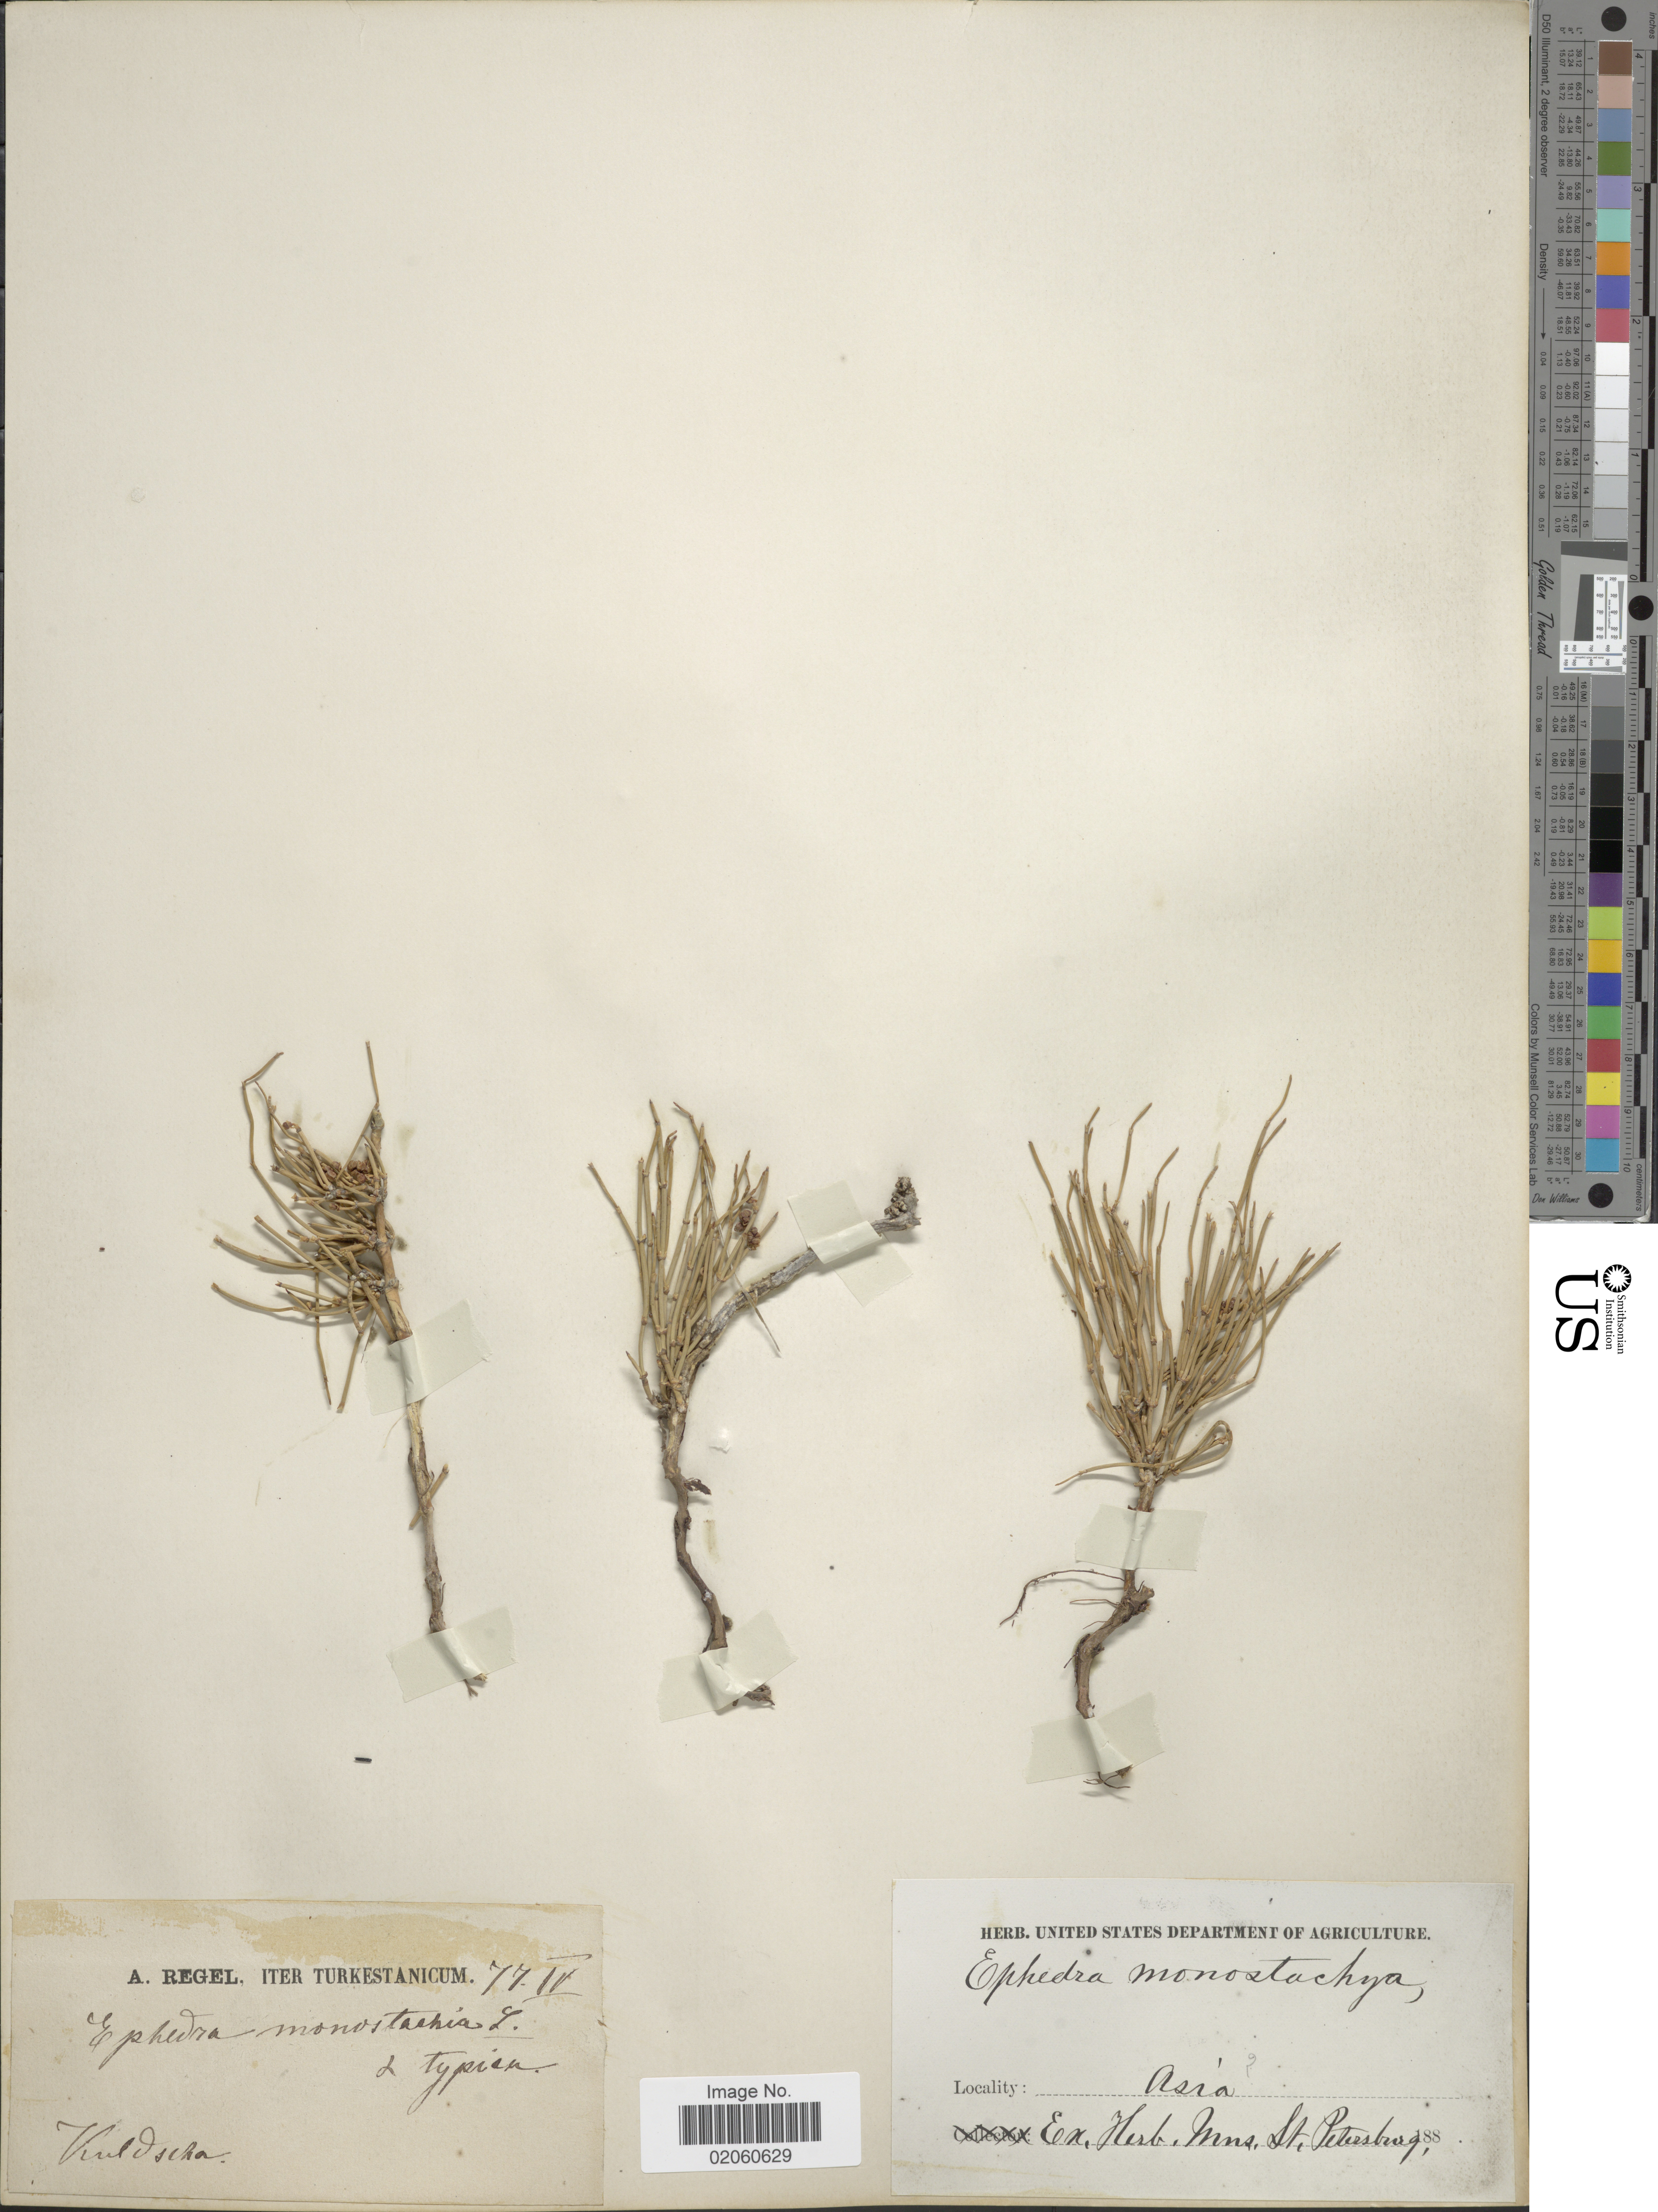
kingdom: Plantae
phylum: Tracheophyta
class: Gnetopsida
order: Ephedrales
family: Ephedraceae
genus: Ephedra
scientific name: Ephedra monostachya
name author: L.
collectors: A. Regel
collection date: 1877-04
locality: Turkestanicum, Asia, Kuldscha [interpreted]